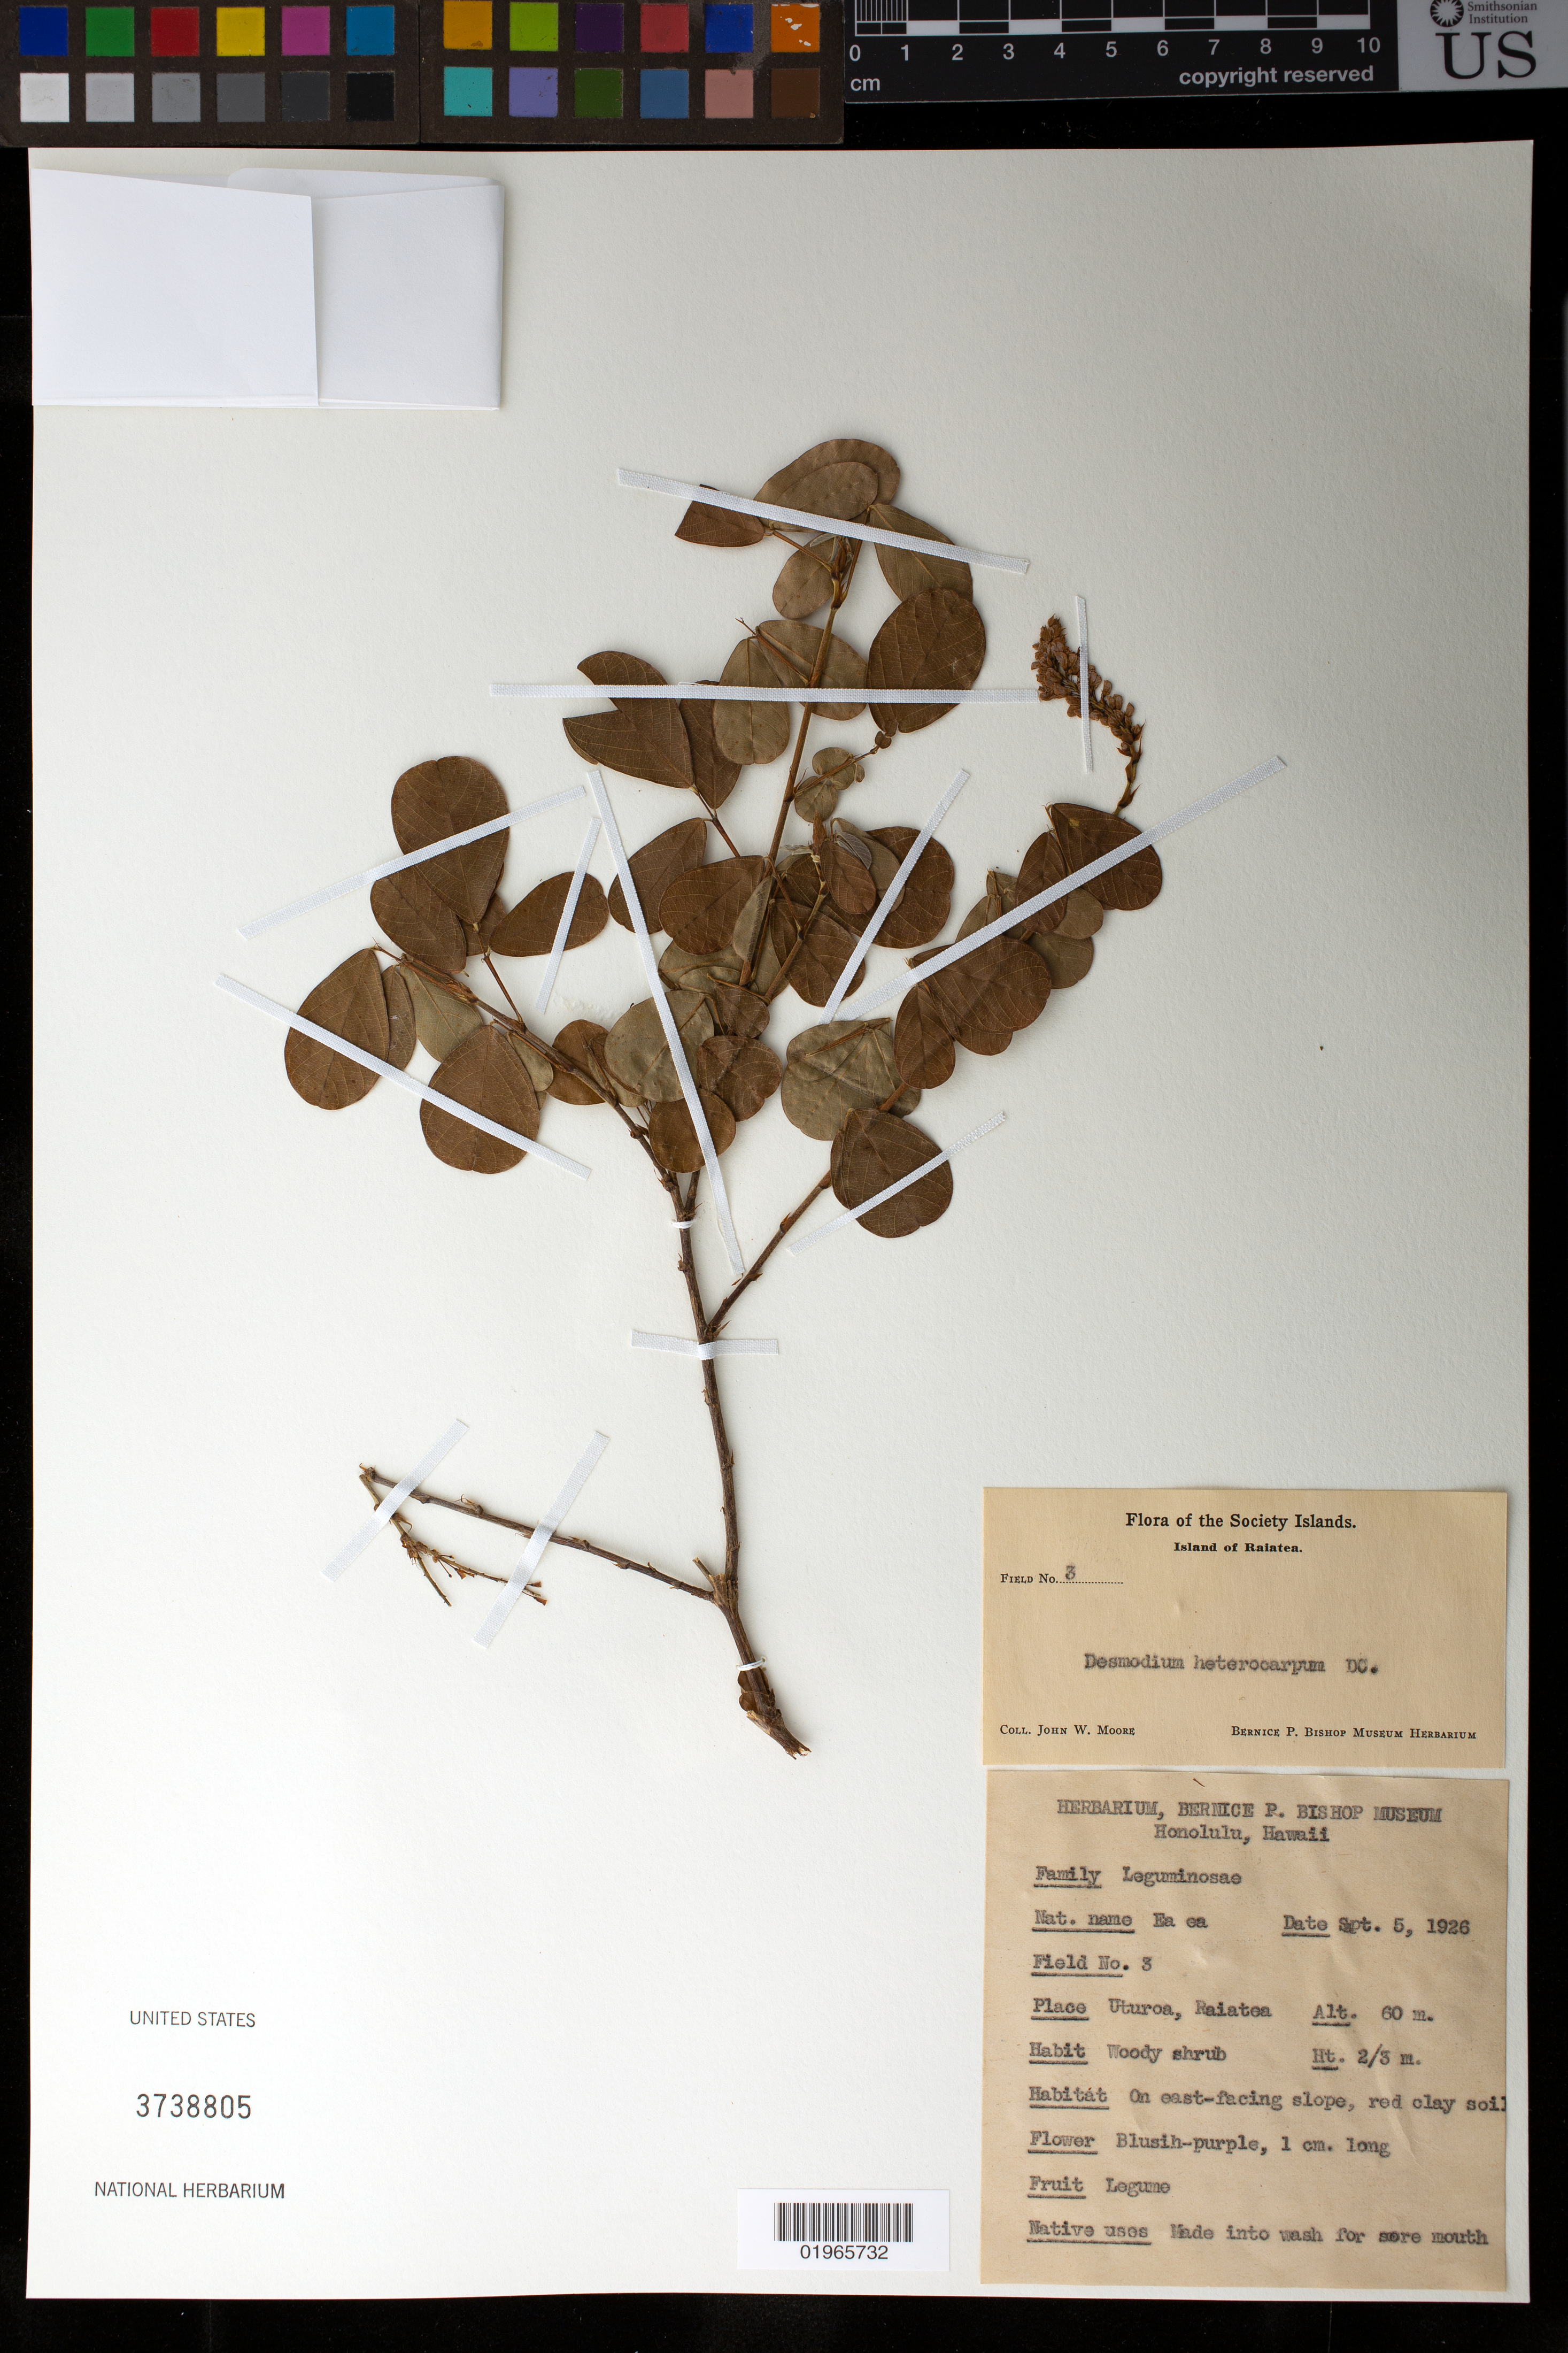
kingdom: Plantae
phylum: Tracheophyta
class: Magnoliopsida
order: Fabales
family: Fabaceae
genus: Grona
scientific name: Grona heterocarpos var. strigosa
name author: (Meeuwen) H. Ohashi & K. Ohashi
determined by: Strong, Mark T., (BOT), Smithsonian Institution - National Museum of Natural History (UNITED STATES)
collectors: J. Moore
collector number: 3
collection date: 1926-09-05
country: French Polynesia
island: Raiatea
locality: Uturoa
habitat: East-facing slope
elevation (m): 60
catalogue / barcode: US 3738805